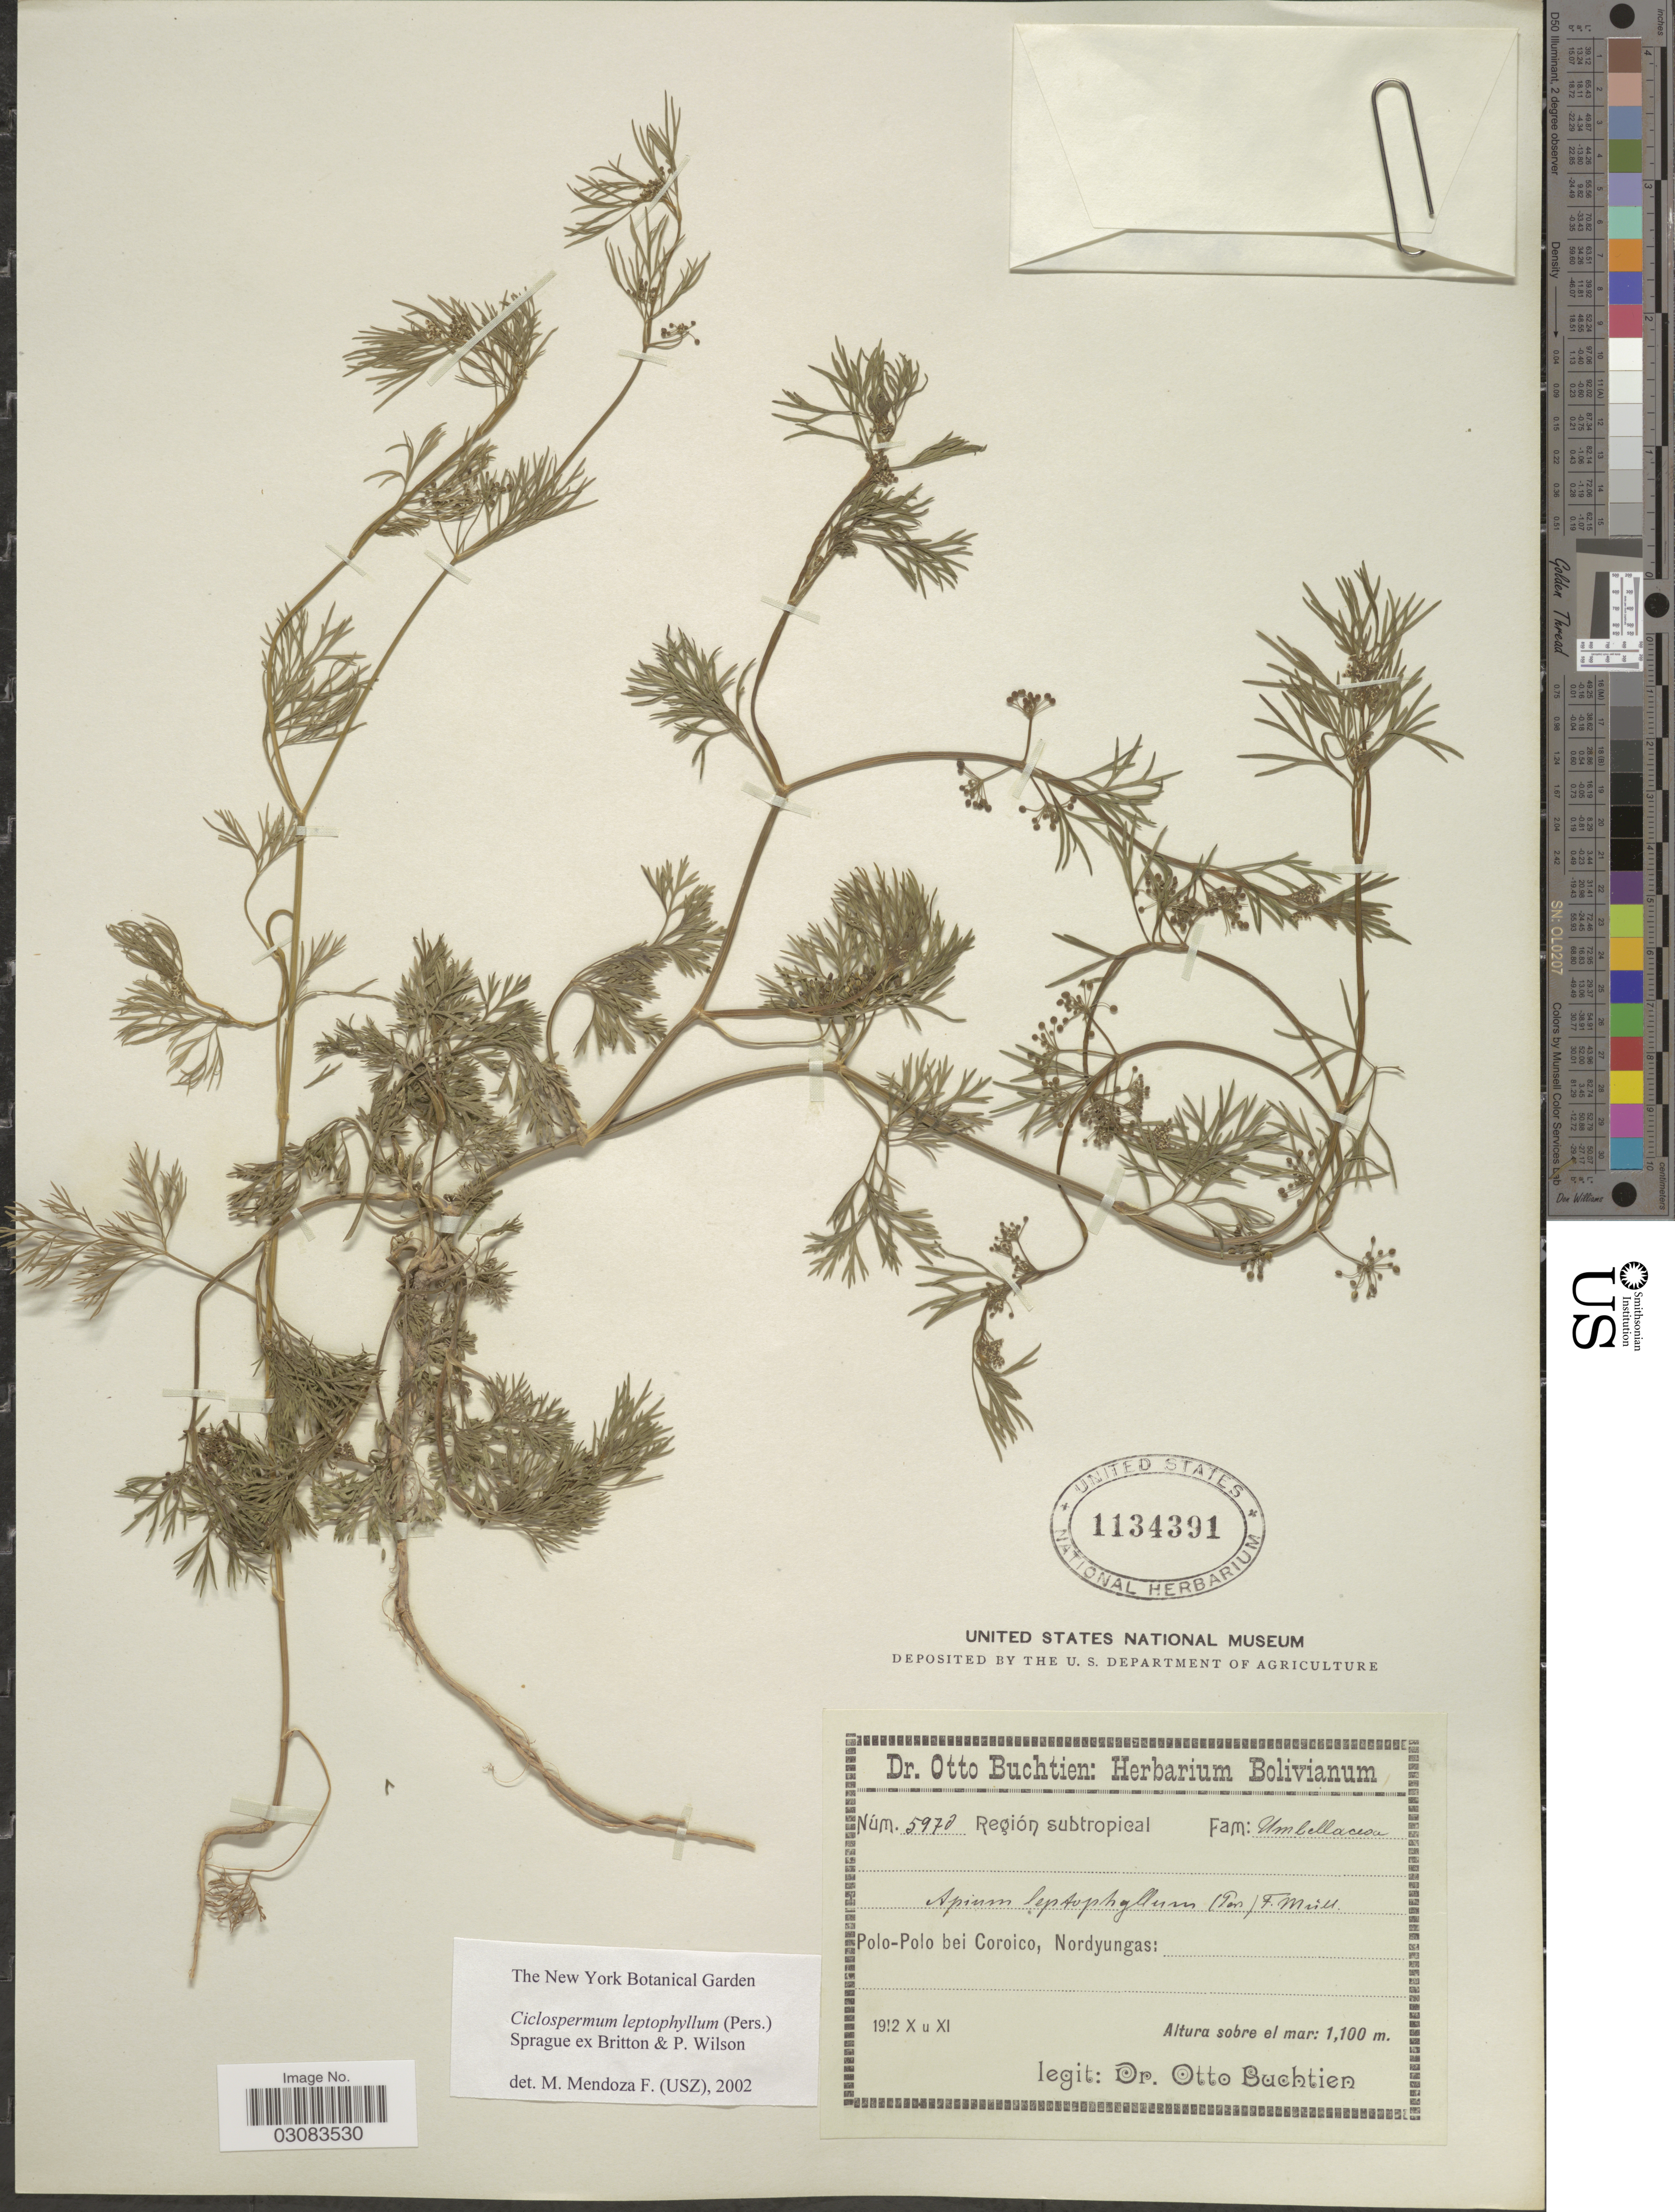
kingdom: Plantae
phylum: Tracheophyta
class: Magnoliopsida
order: Apiales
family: Apiaceae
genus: Cyclospermum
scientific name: Cyclospermum leptophyllum var. leptophyllum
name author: (Pers.) Sprague ex Britton & P. Wilson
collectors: O. Buchtien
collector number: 5970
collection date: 1912-10/1912-11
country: Bolivia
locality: Región subtropical. Polo-Polo bei Coroico, Nordyungas.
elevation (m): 1100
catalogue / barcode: US 1134391